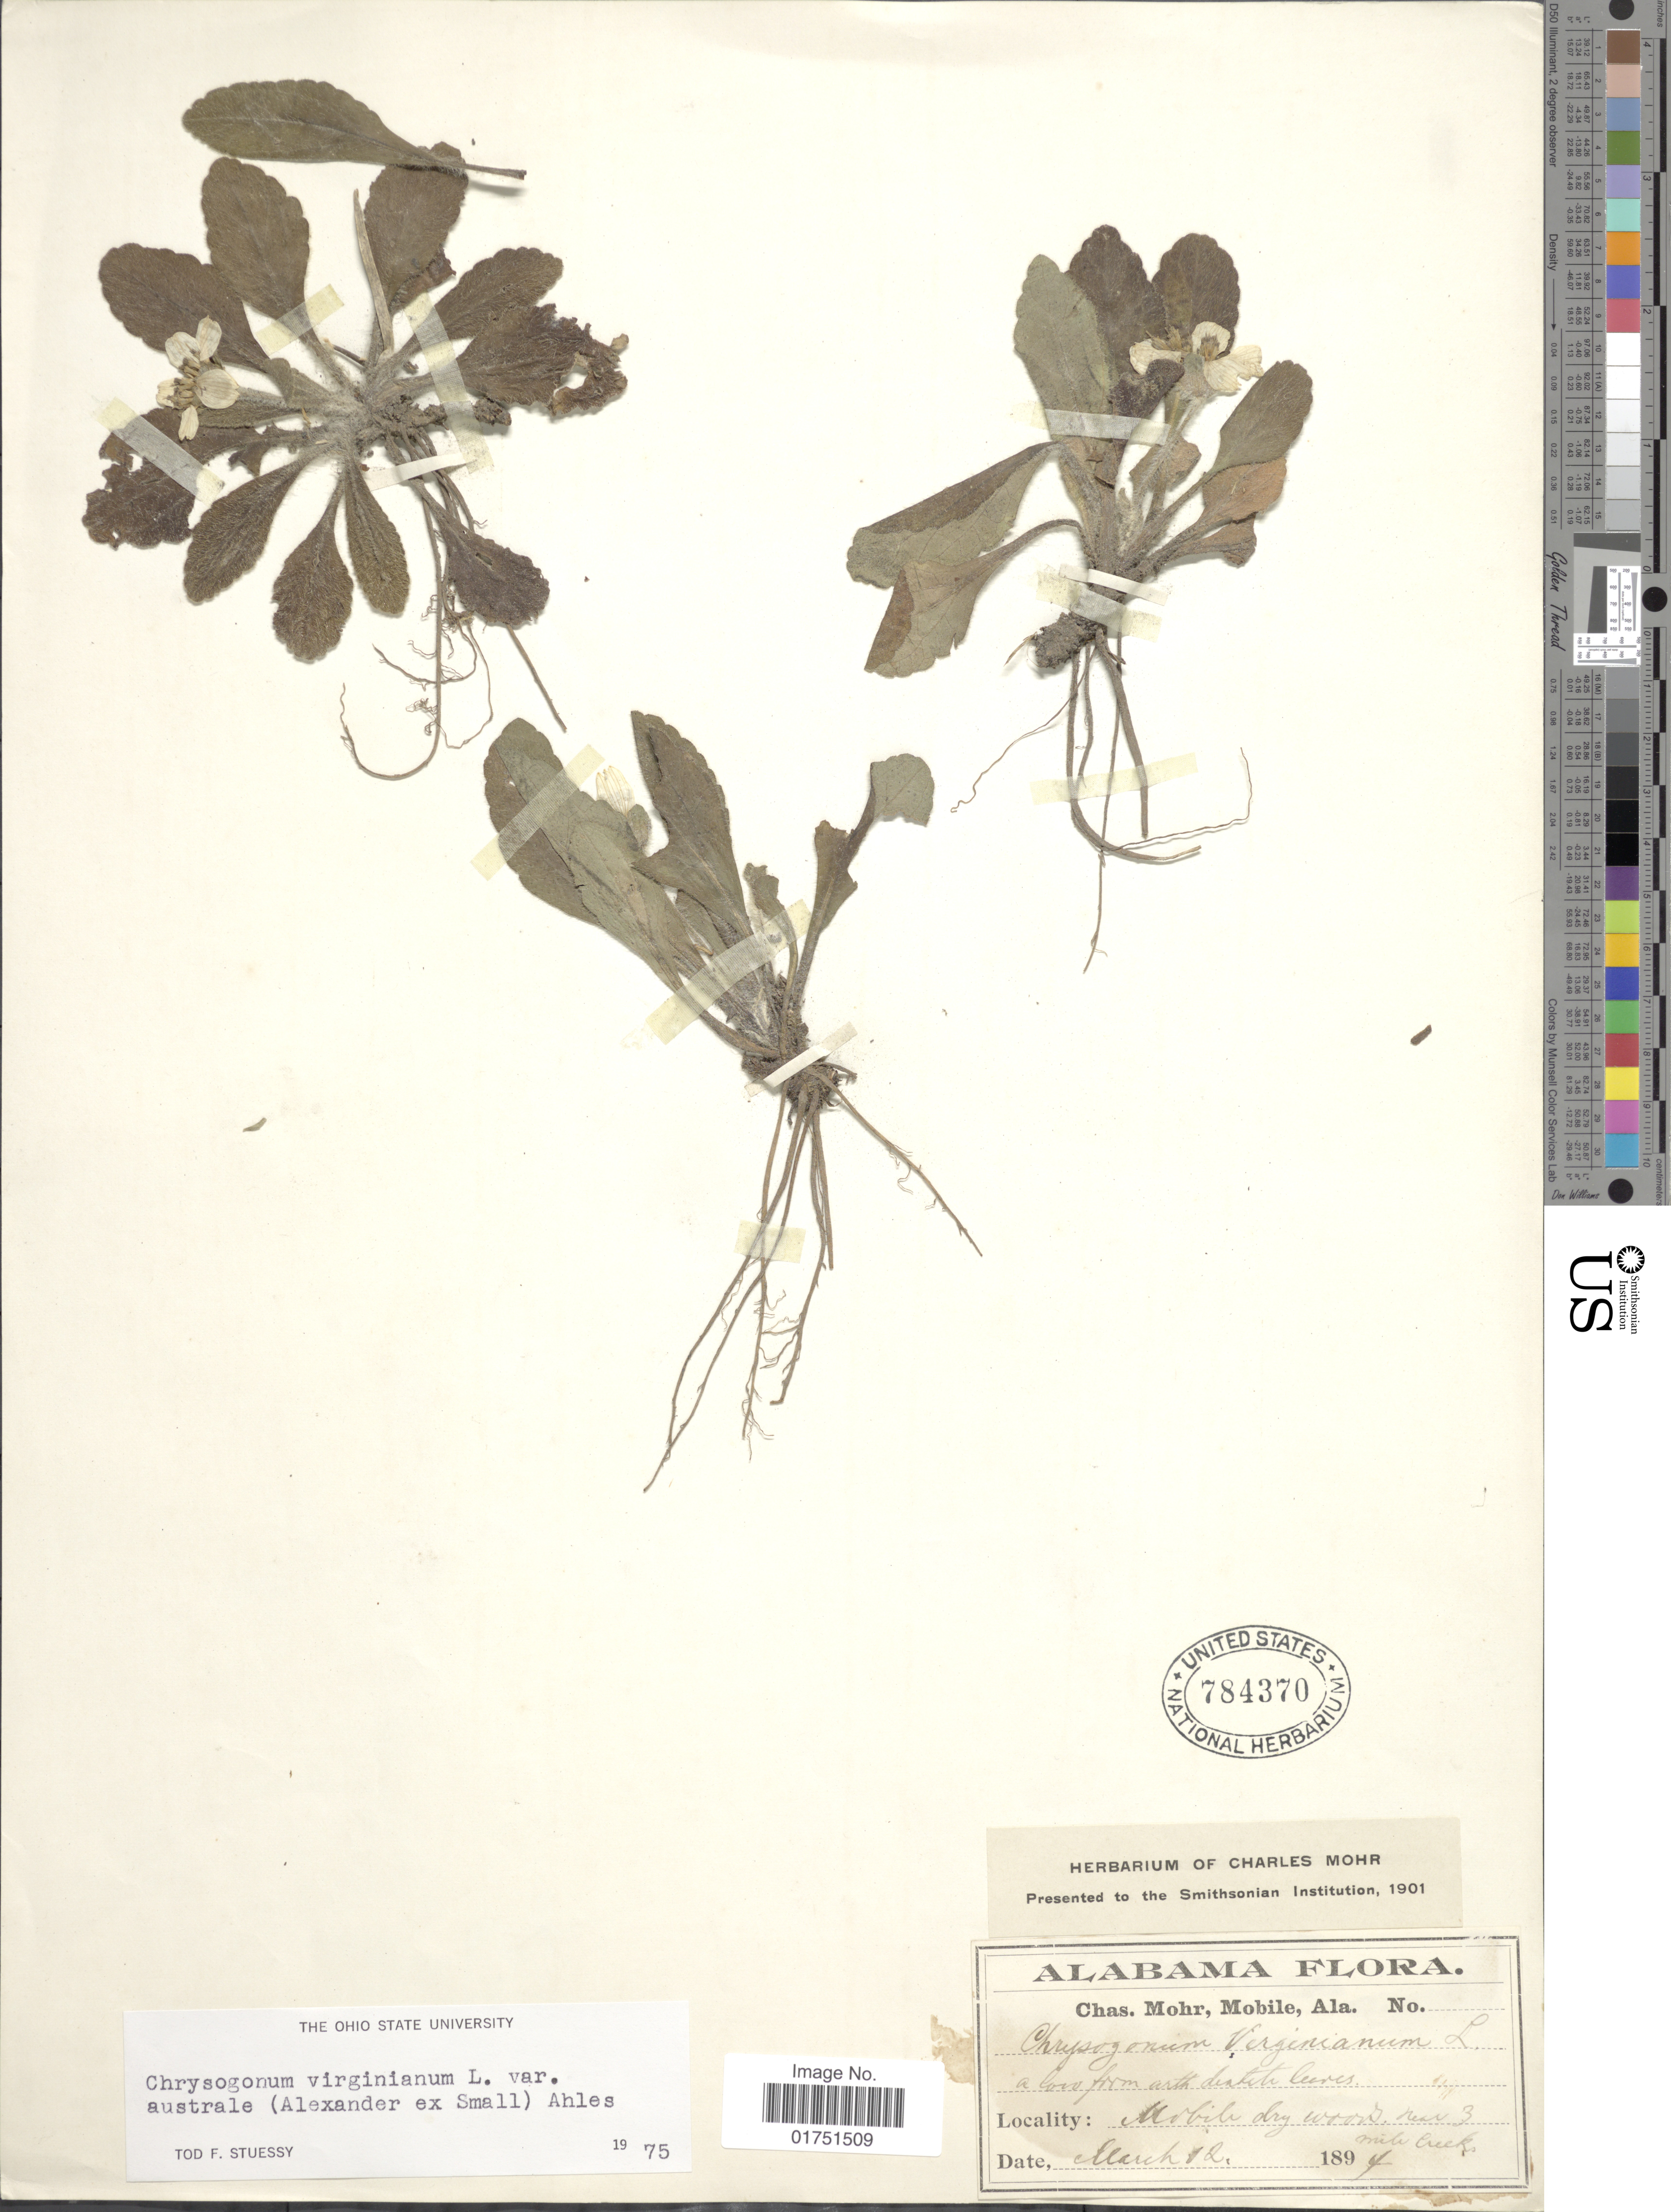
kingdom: Plantae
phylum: Tracheophyta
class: Magnoliopsida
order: Asterales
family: Asteraceae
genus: Chrysogonum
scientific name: Chrysogonum virginianum var. australe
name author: (Alexander ex Small) Ahles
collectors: Mohr, C. T. (herbarium)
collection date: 1894-03-12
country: United States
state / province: Alabama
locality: Mobile dry woods, near 3 mile Creek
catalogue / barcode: US 784370